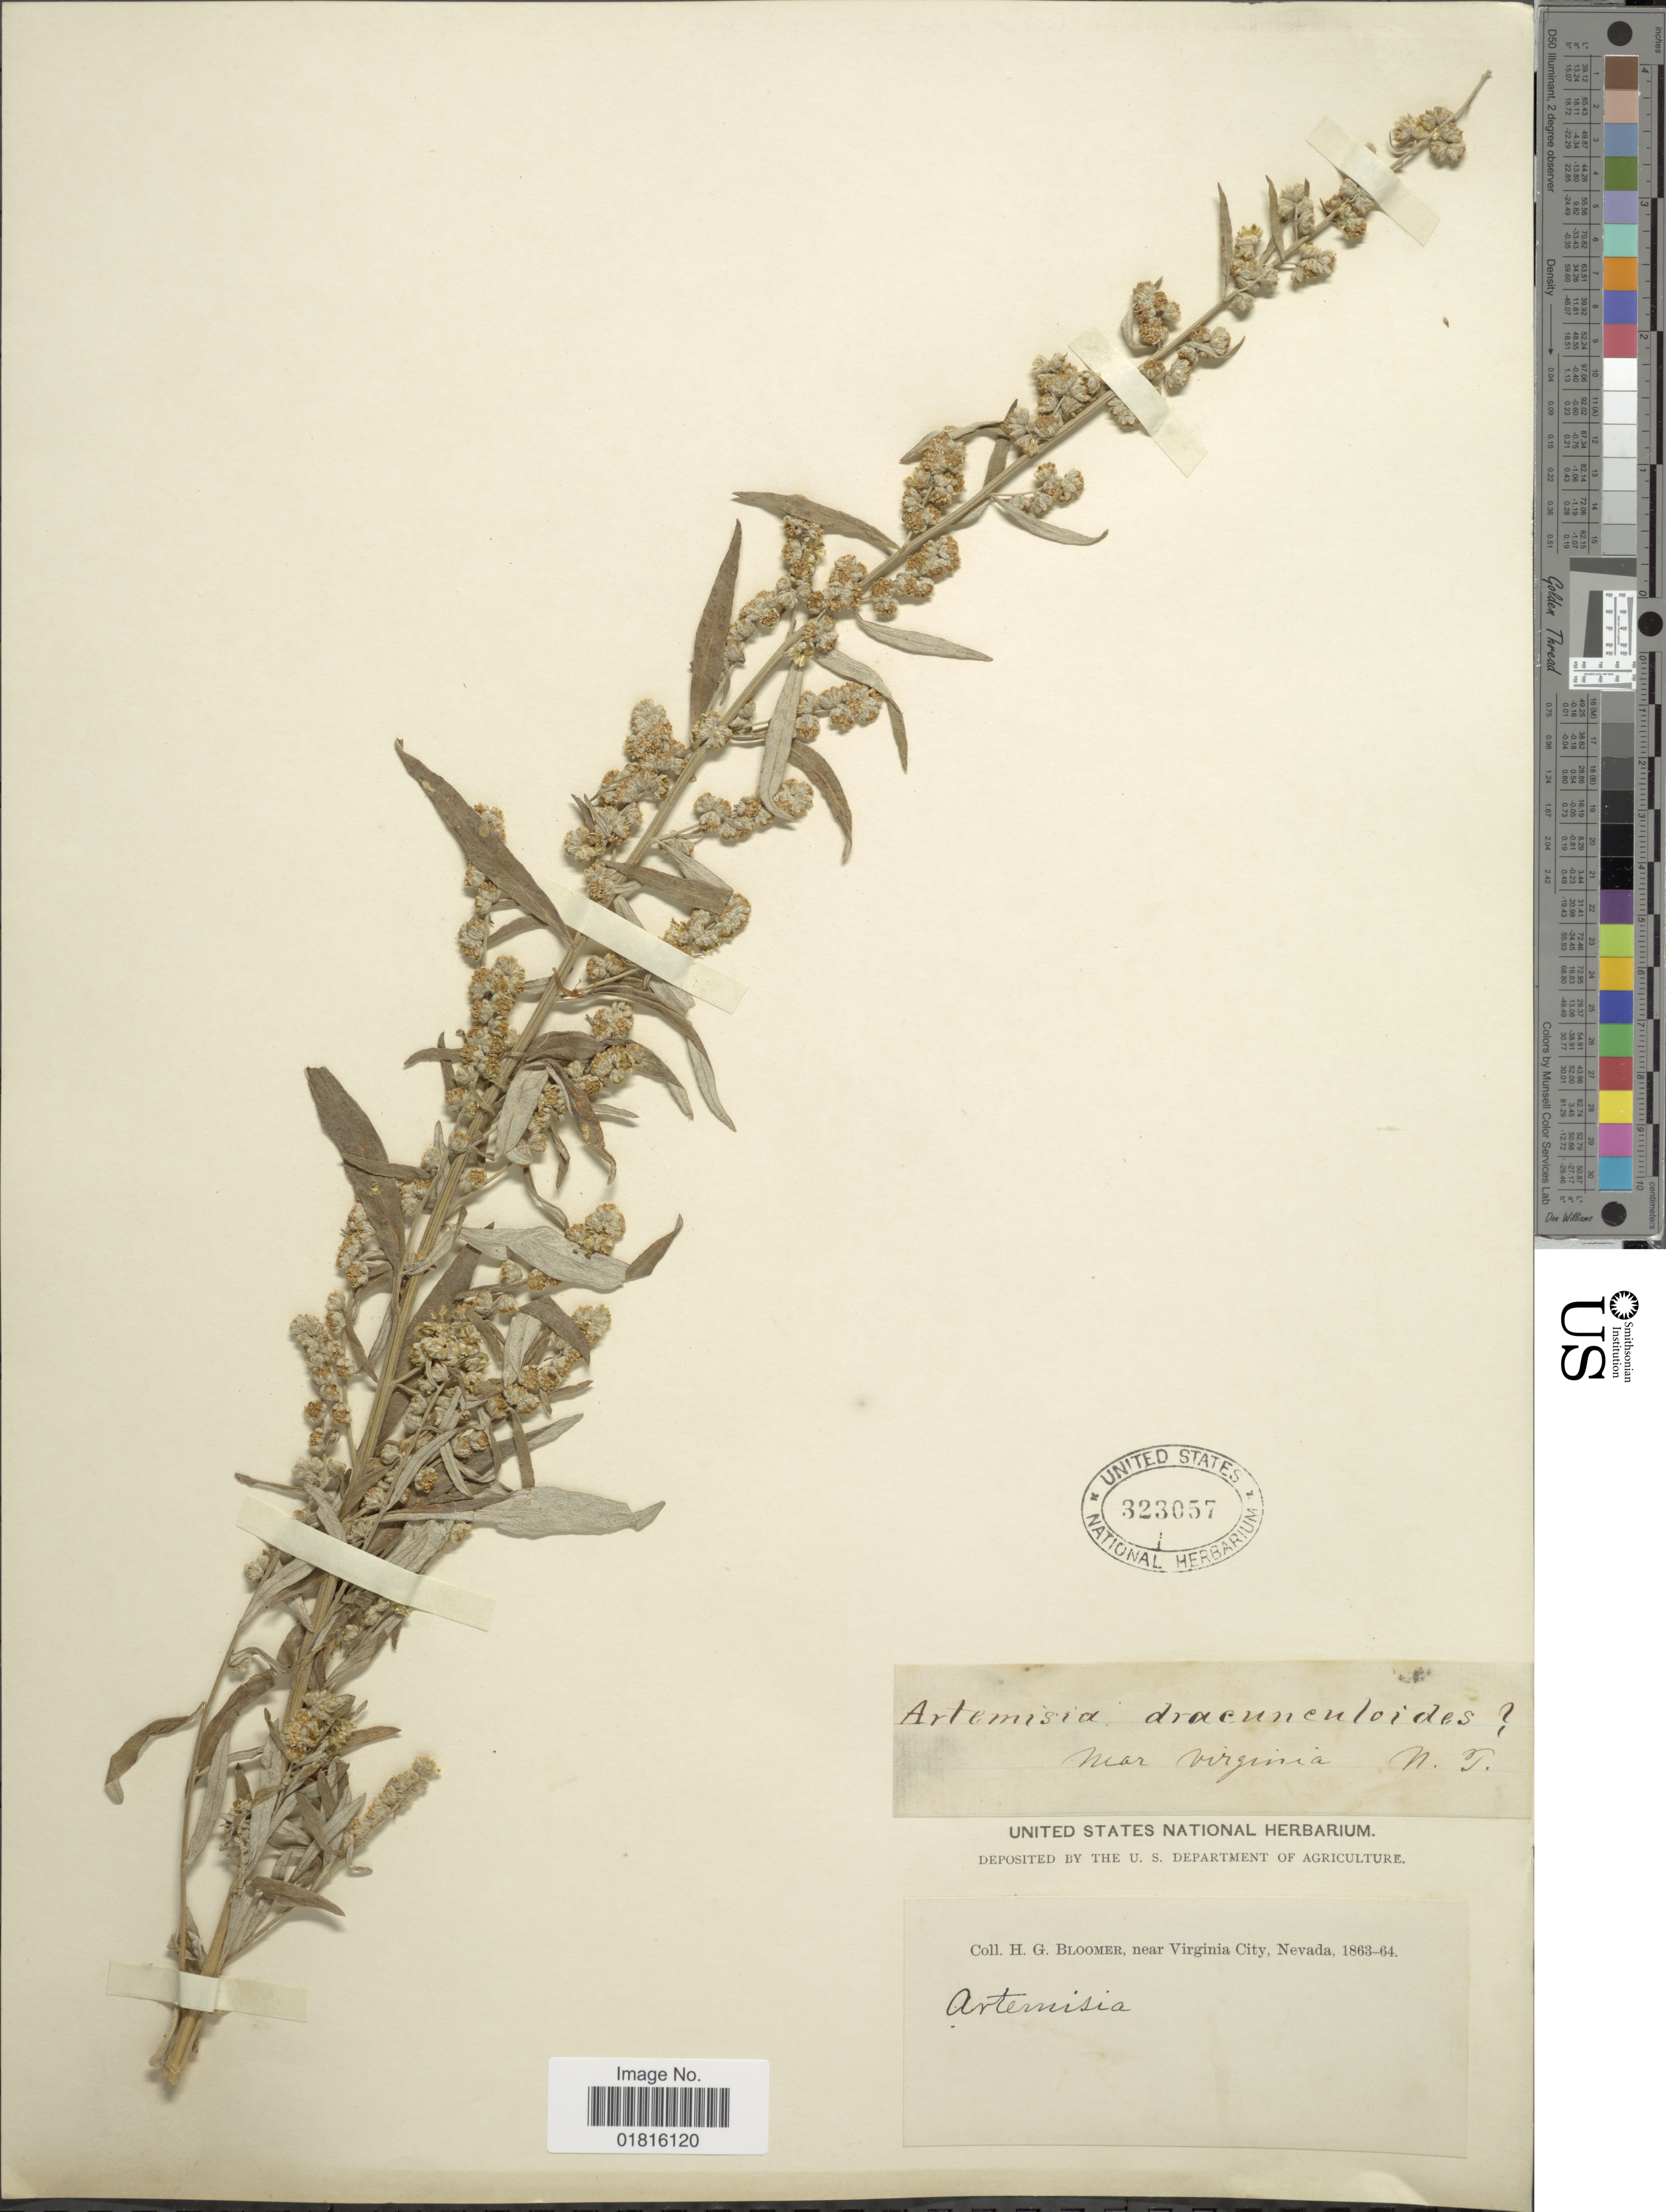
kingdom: Plantae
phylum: Tracheophyta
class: Magnoliopsida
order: Asterales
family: Asteraceae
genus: Artemisia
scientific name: Artemisia ludoviciana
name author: Nutt.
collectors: H. Bloomer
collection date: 1863/1864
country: United States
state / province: Nevada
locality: Near Virginia City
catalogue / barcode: US 323057